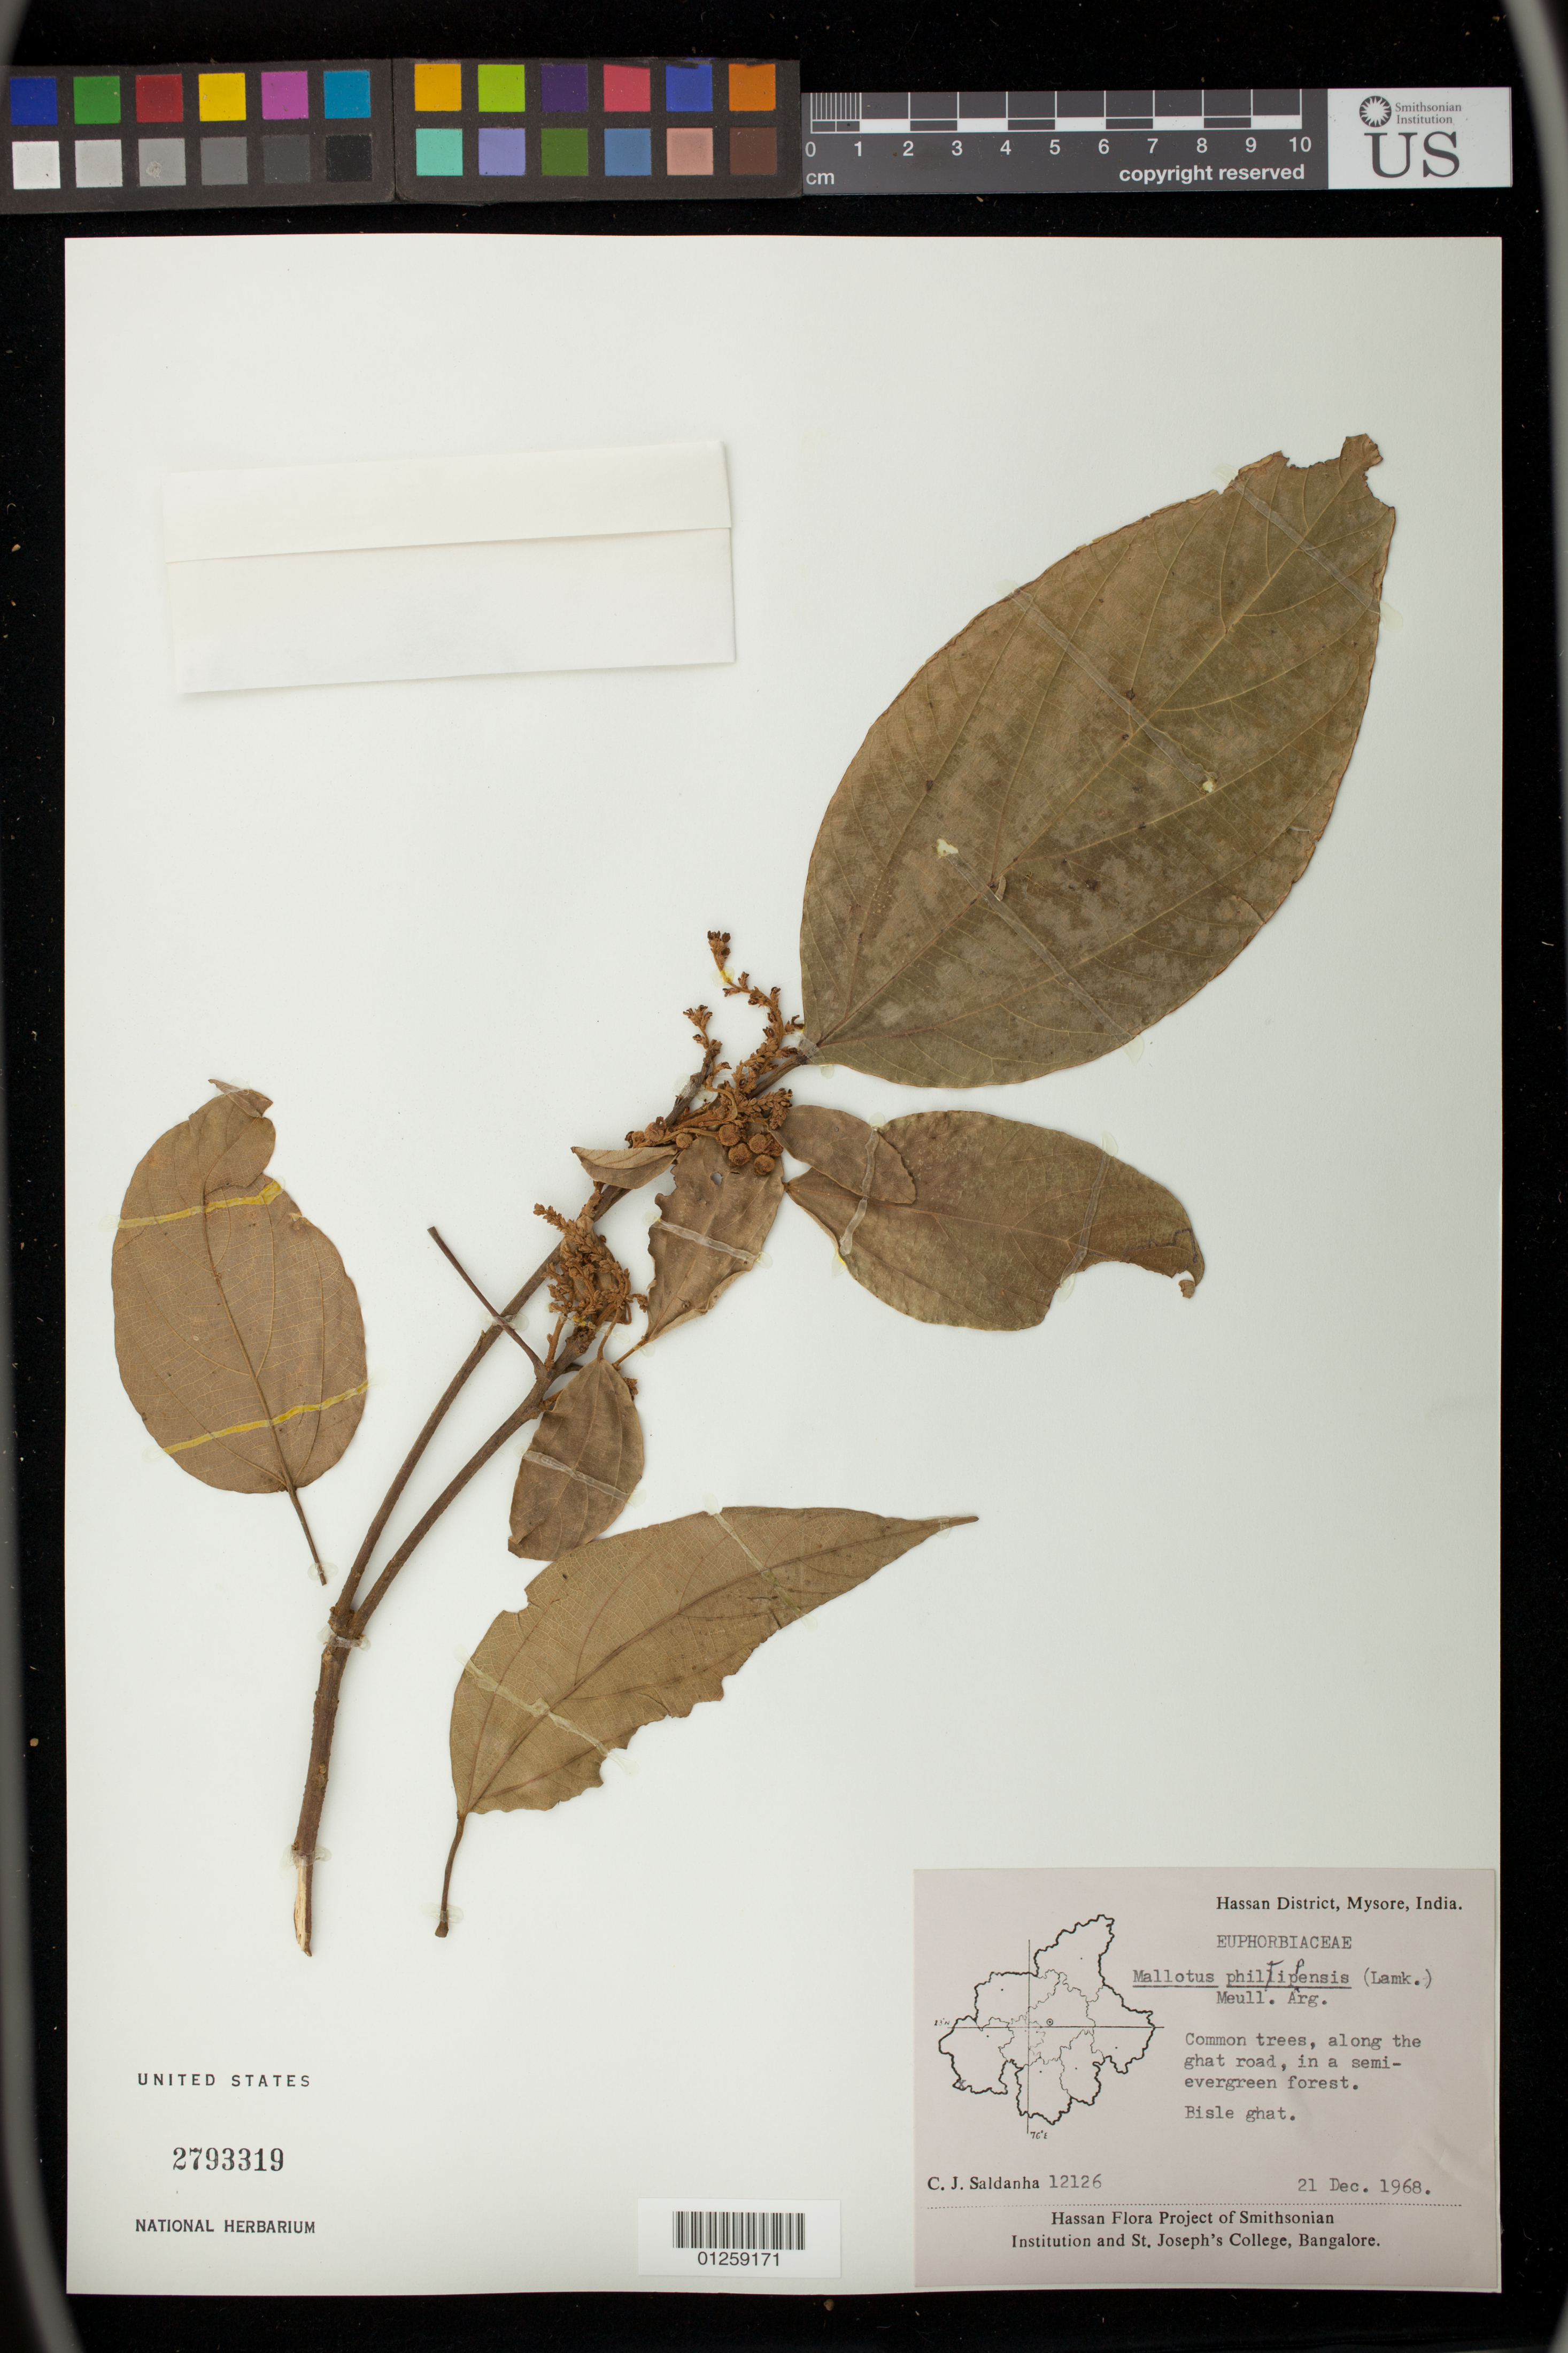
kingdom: Plantae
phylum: Tracheophyta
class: Magnoliopsida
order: Malpighiales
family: Euphorbiaceae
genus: Mallotus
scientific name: Mallotus philippensis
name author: (Lam.) Müll. Arg.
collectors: C. J. Saldanha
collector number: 12126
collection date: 1968-12-21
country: India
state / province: Karnataka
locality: Hassan District, Mysore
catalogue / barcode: US 2793319